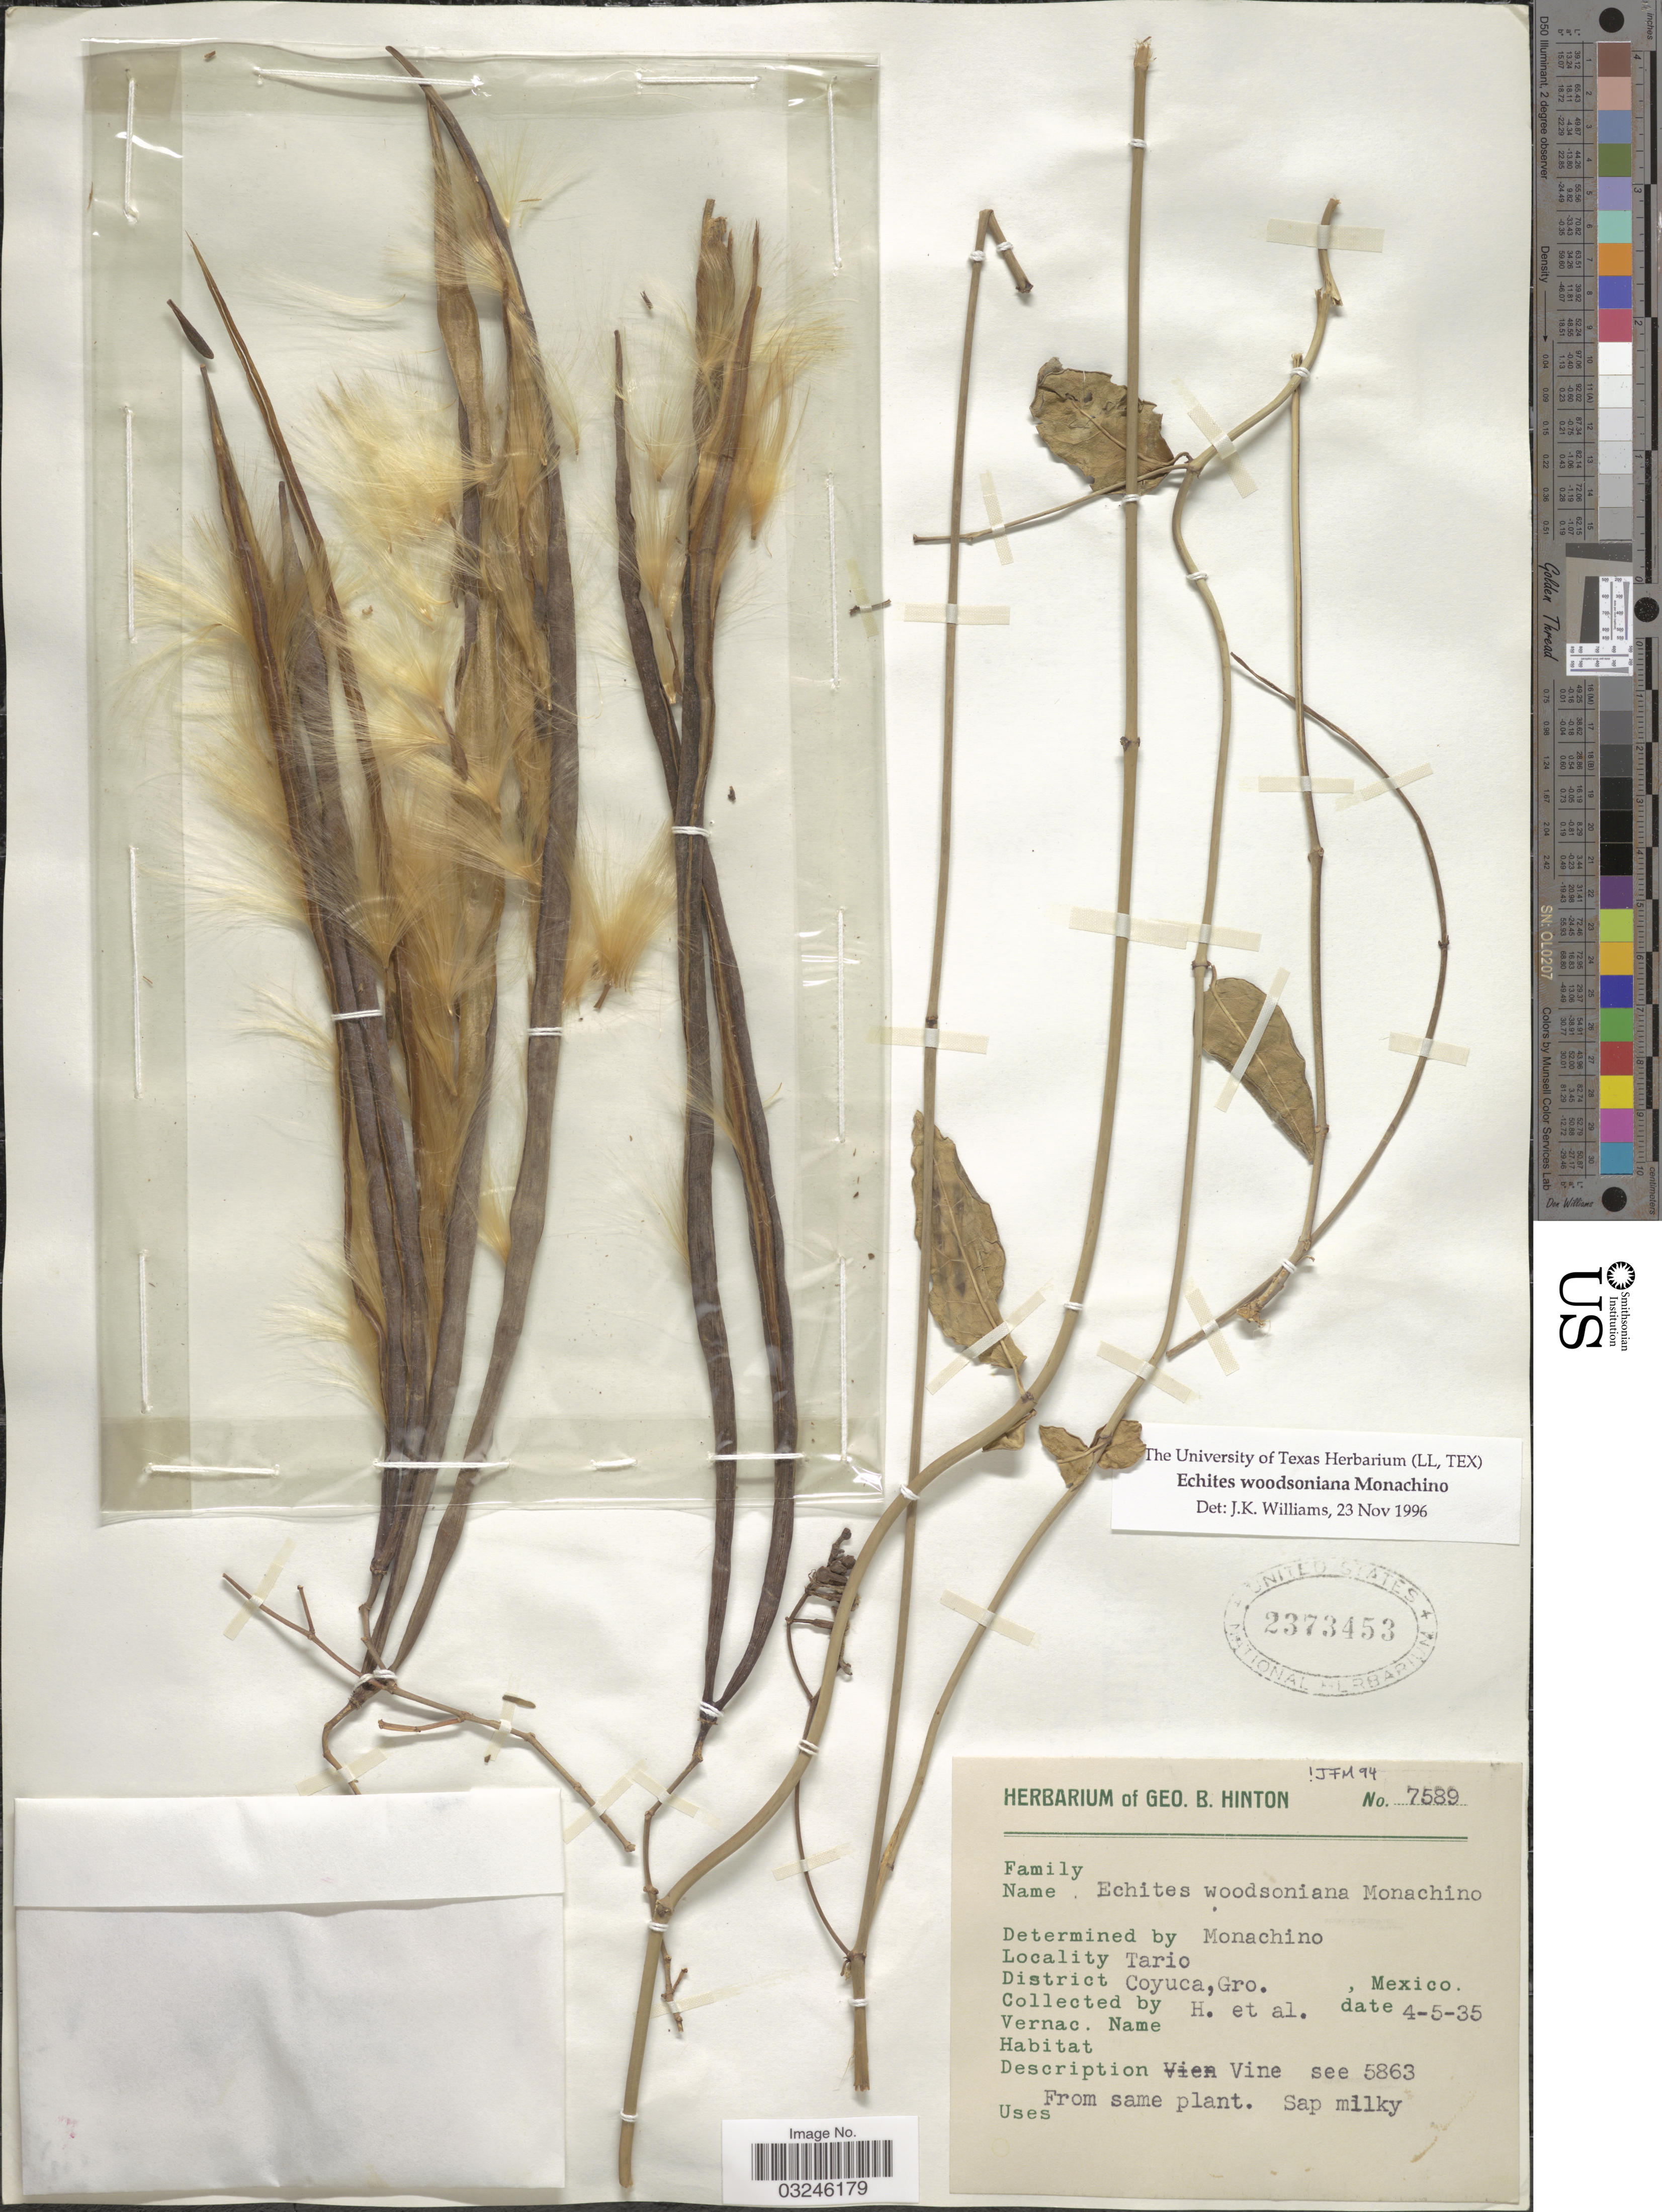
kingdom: Plantae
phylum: Tracheophyta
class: Magnoliopsida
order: Gentianales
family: Apocynaceae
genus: Echites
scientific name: Echites woodsoniana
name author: Monach.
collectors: G. B. Hinton & et al.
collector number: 7589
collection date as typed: Transcribed d/m/y: 4/5/35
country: Mexico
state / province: Guerrero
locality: Tario. District Coyuca.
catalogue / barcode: US 2373453